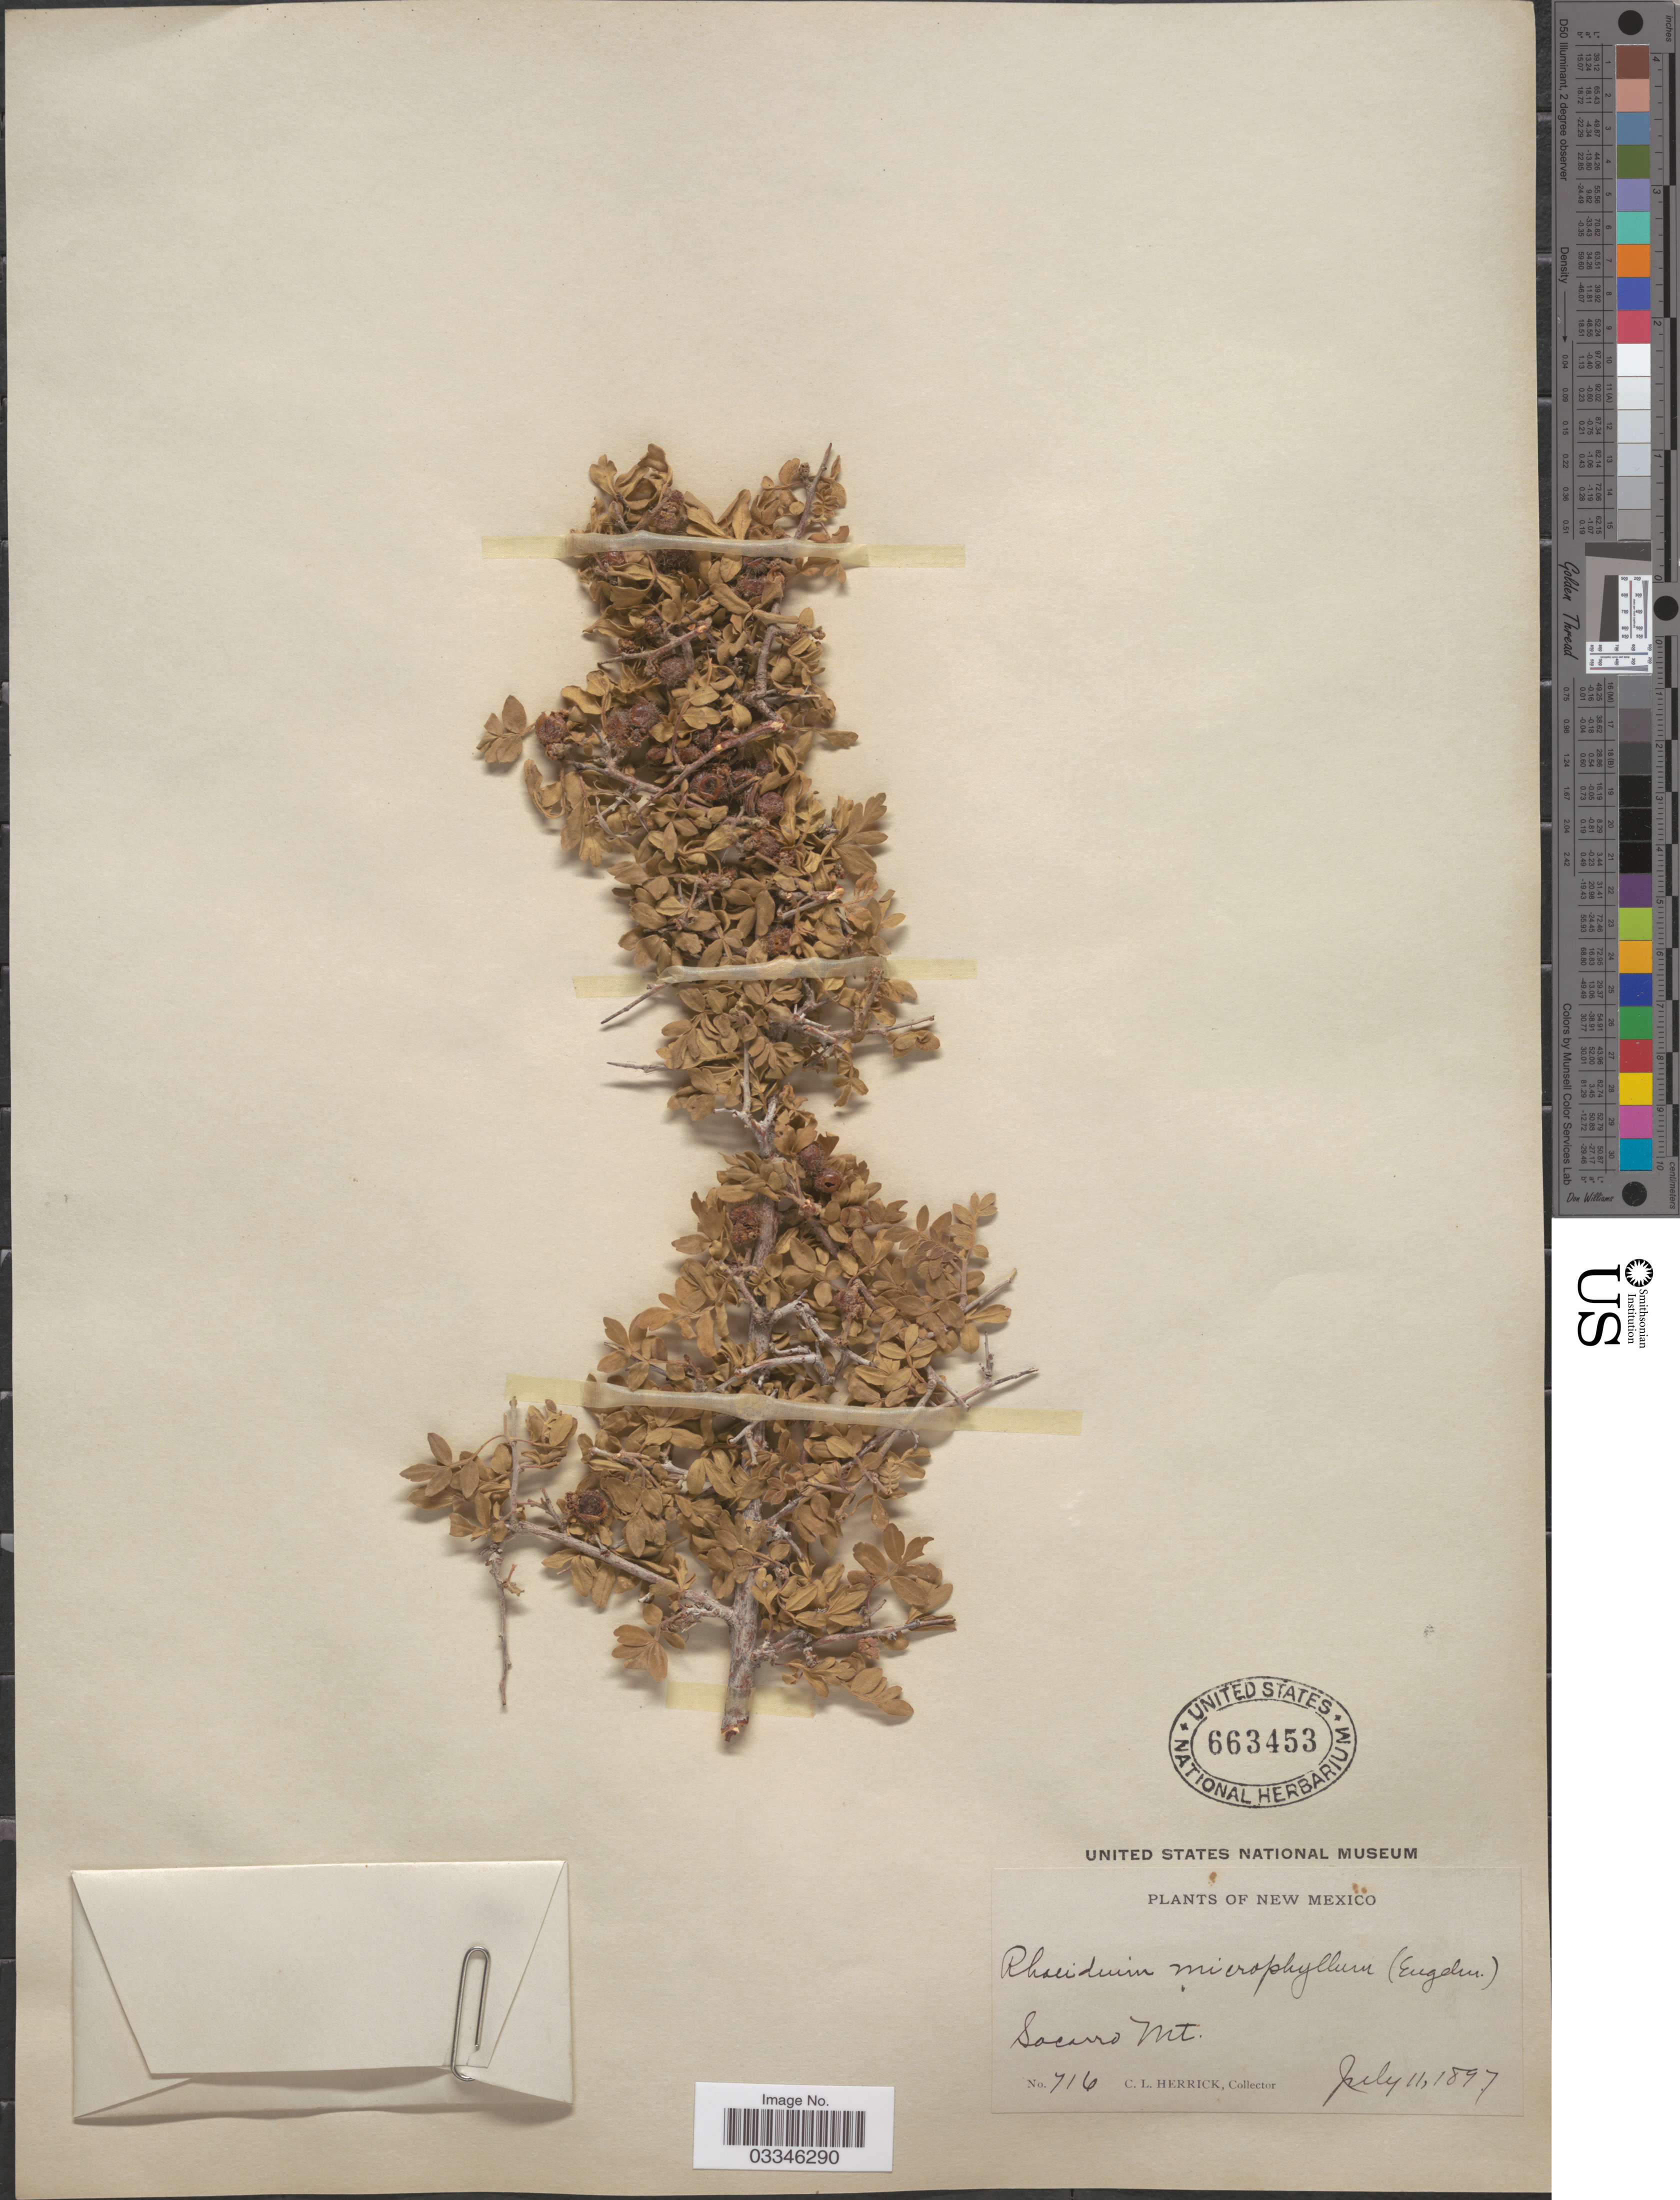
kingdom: Plantae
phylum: Tracheophyta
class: Magnoliopsida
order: Sapindales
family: Anacardiaceae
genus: Rhus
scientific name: Rhus microphylla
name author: Engelm.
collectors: C. Herrick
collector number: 716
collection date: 1897-07-11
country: United States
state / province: New Mexico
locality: Socorro Mt.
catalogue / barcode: US 663453